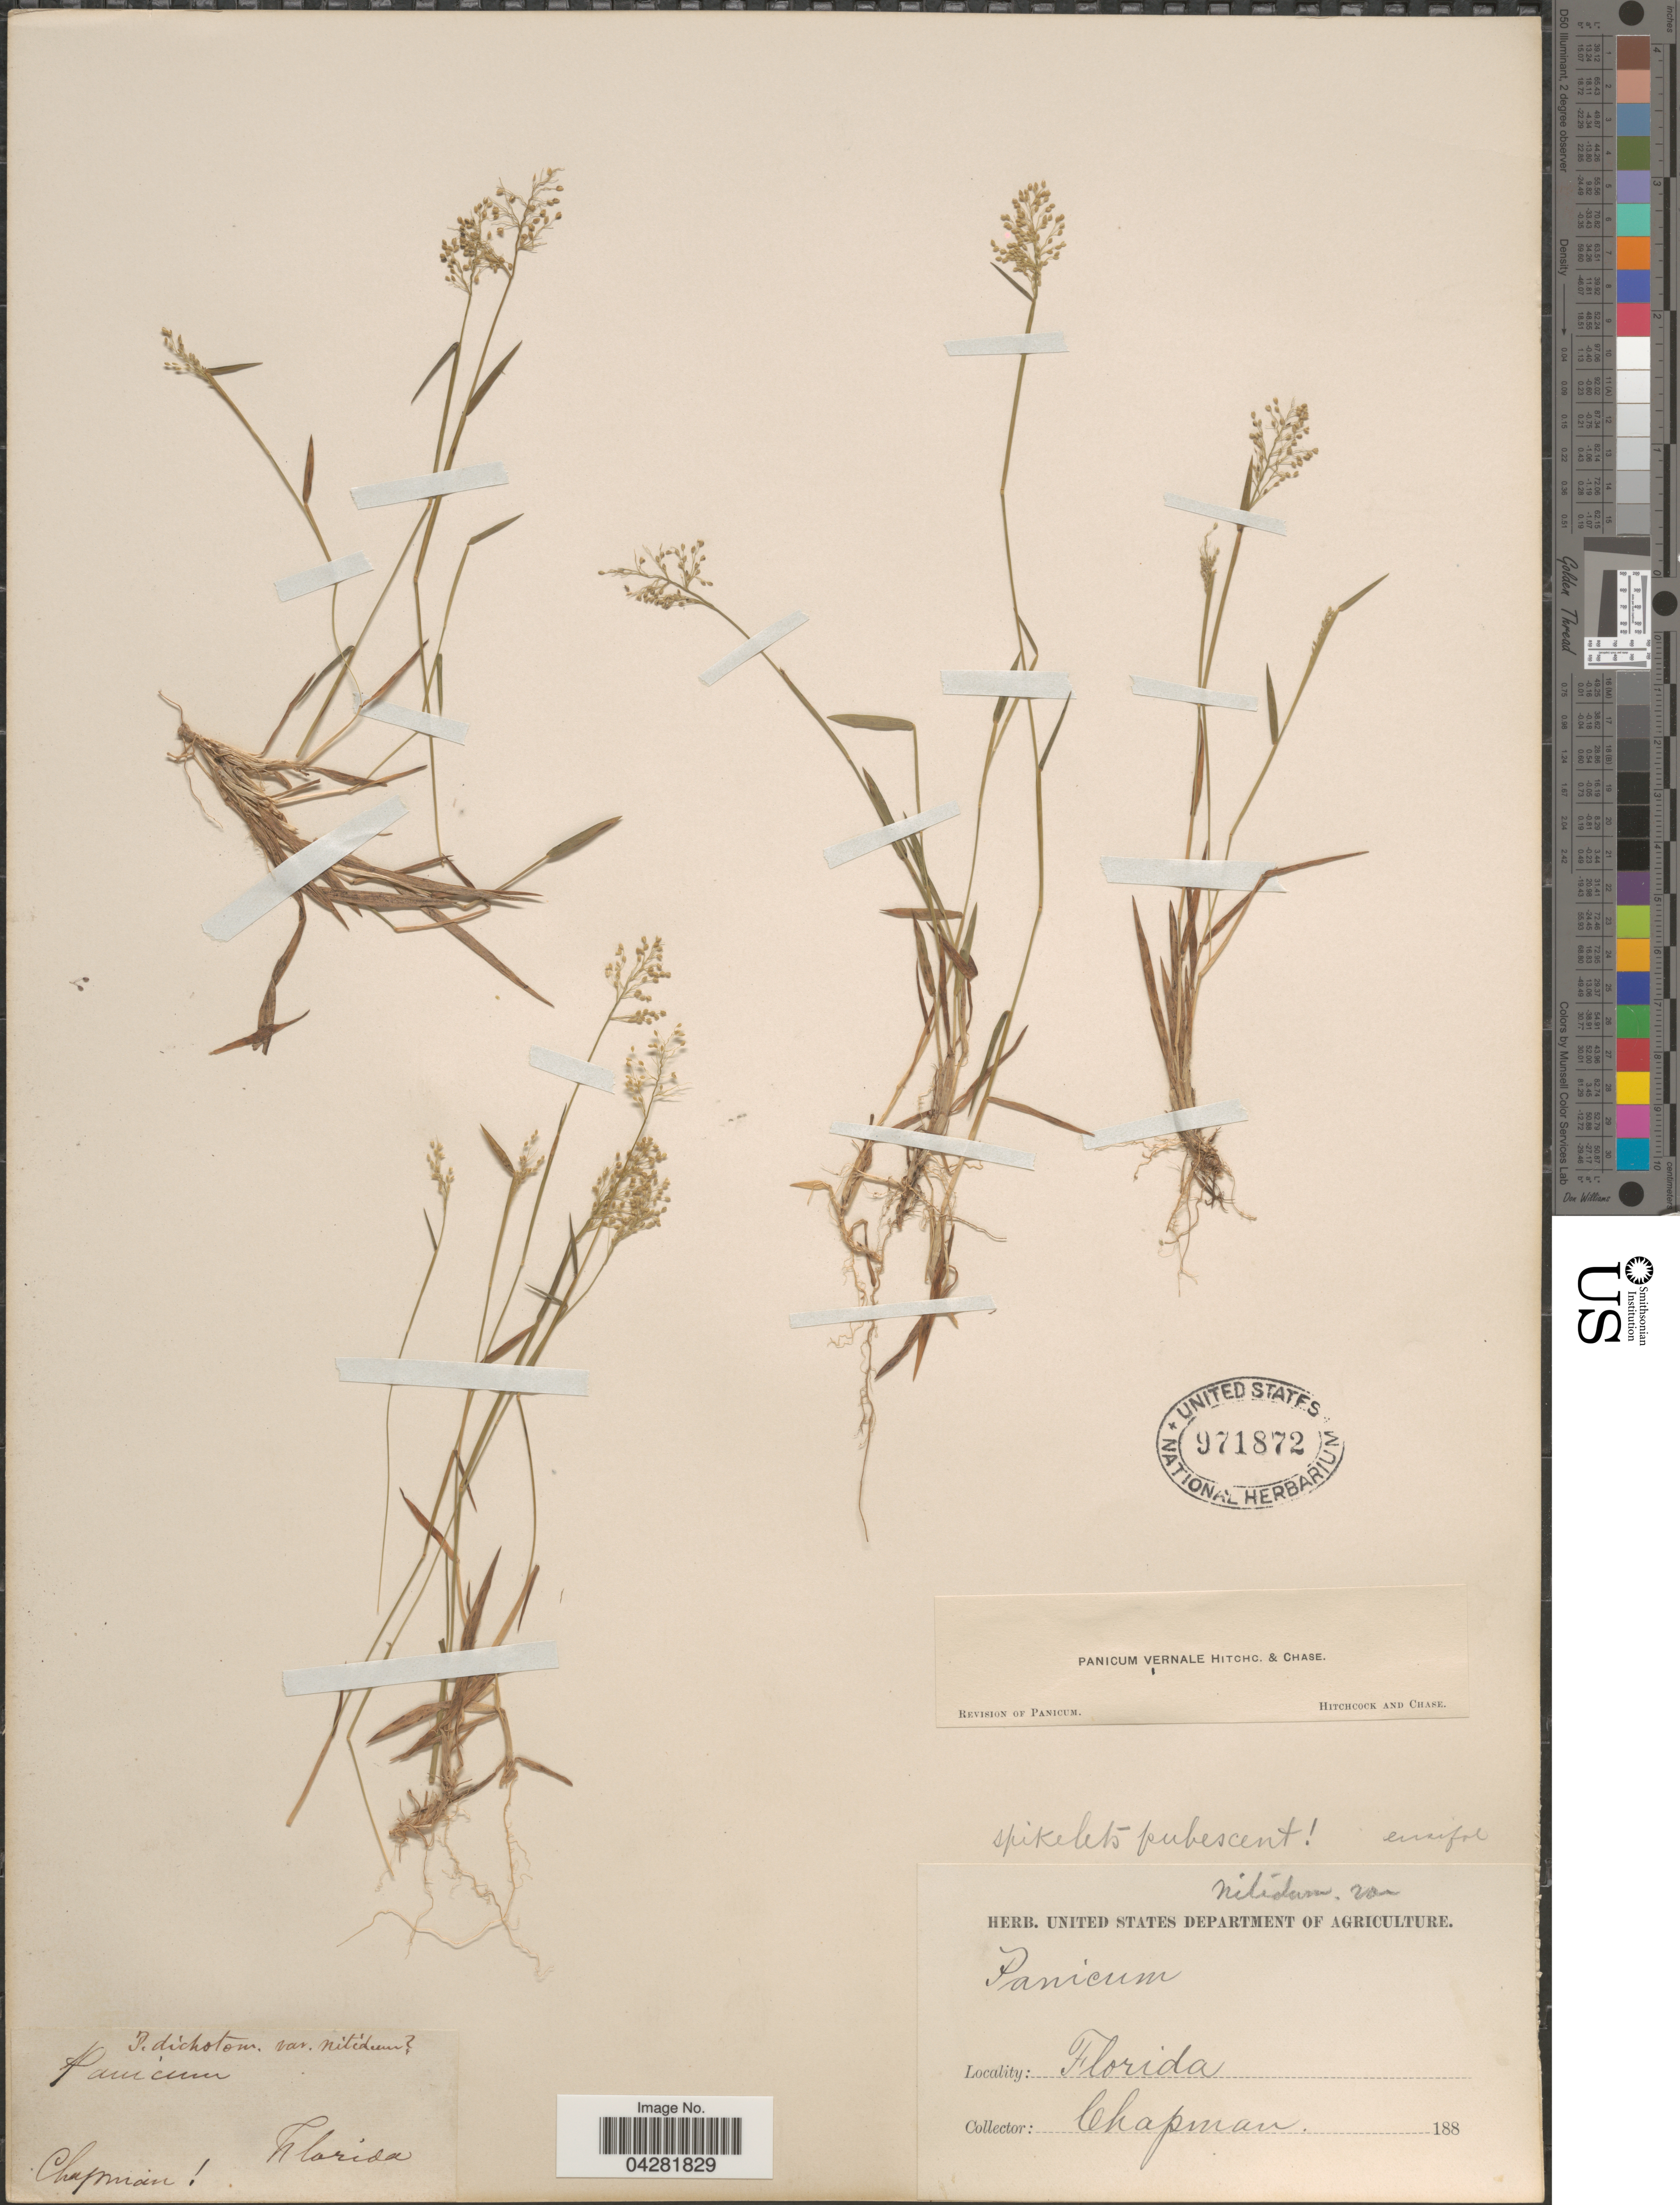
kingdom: Plantae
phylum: Tracheophyta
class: Liliopsida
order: Poales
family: Poaceae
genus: Dichanthelium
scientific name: Dichanthelium ensifolium var. ensifolium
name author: (Baldwin ex Elliot) Gould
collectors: A. Chapman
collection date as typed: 188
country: United States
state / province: Florida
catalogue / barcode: US 971872